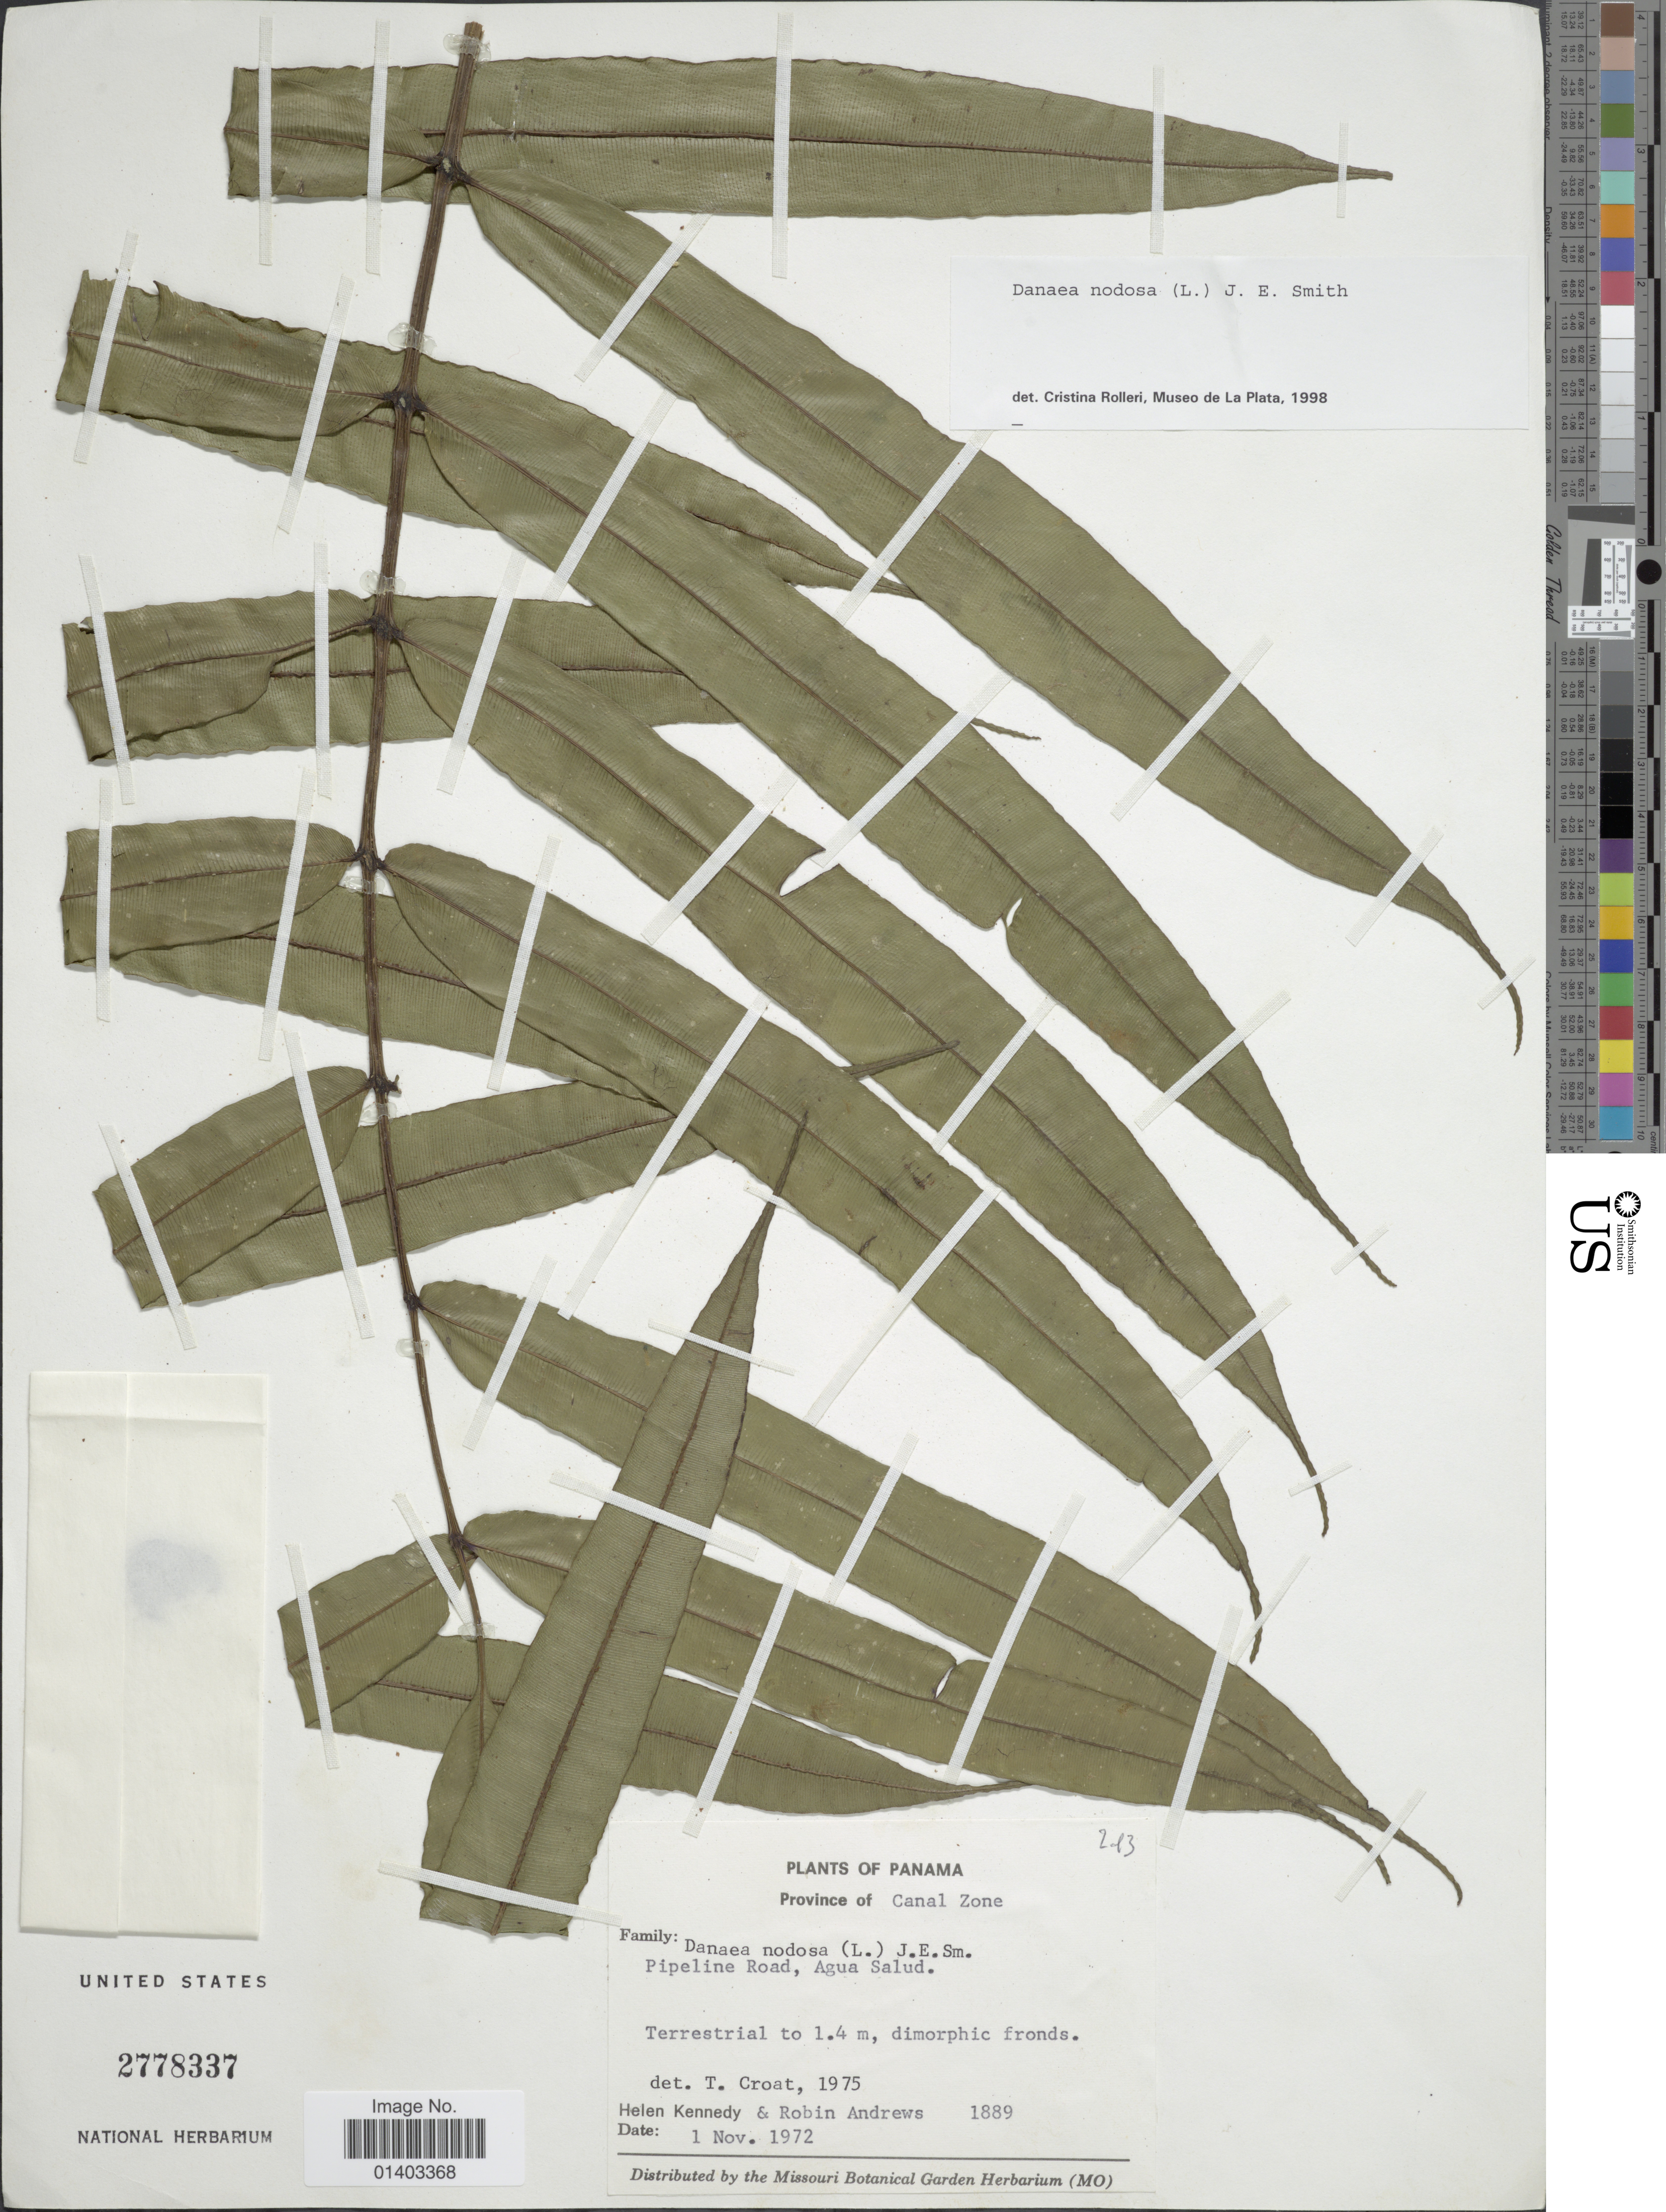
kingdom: Plantae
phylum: Tracheophyta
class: Polypodiopsida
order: Marattiales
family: Marattiaceae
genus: Danaea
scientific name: Danaea nodosa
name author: (L.) Sm.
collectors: H. Kennedy & R. Andrews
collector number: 1889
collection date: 1972-11-01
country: Panama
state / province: Panamá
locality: Province of Canal Zone, Pipeline Road, Agua Salud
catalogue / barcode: US 2778337